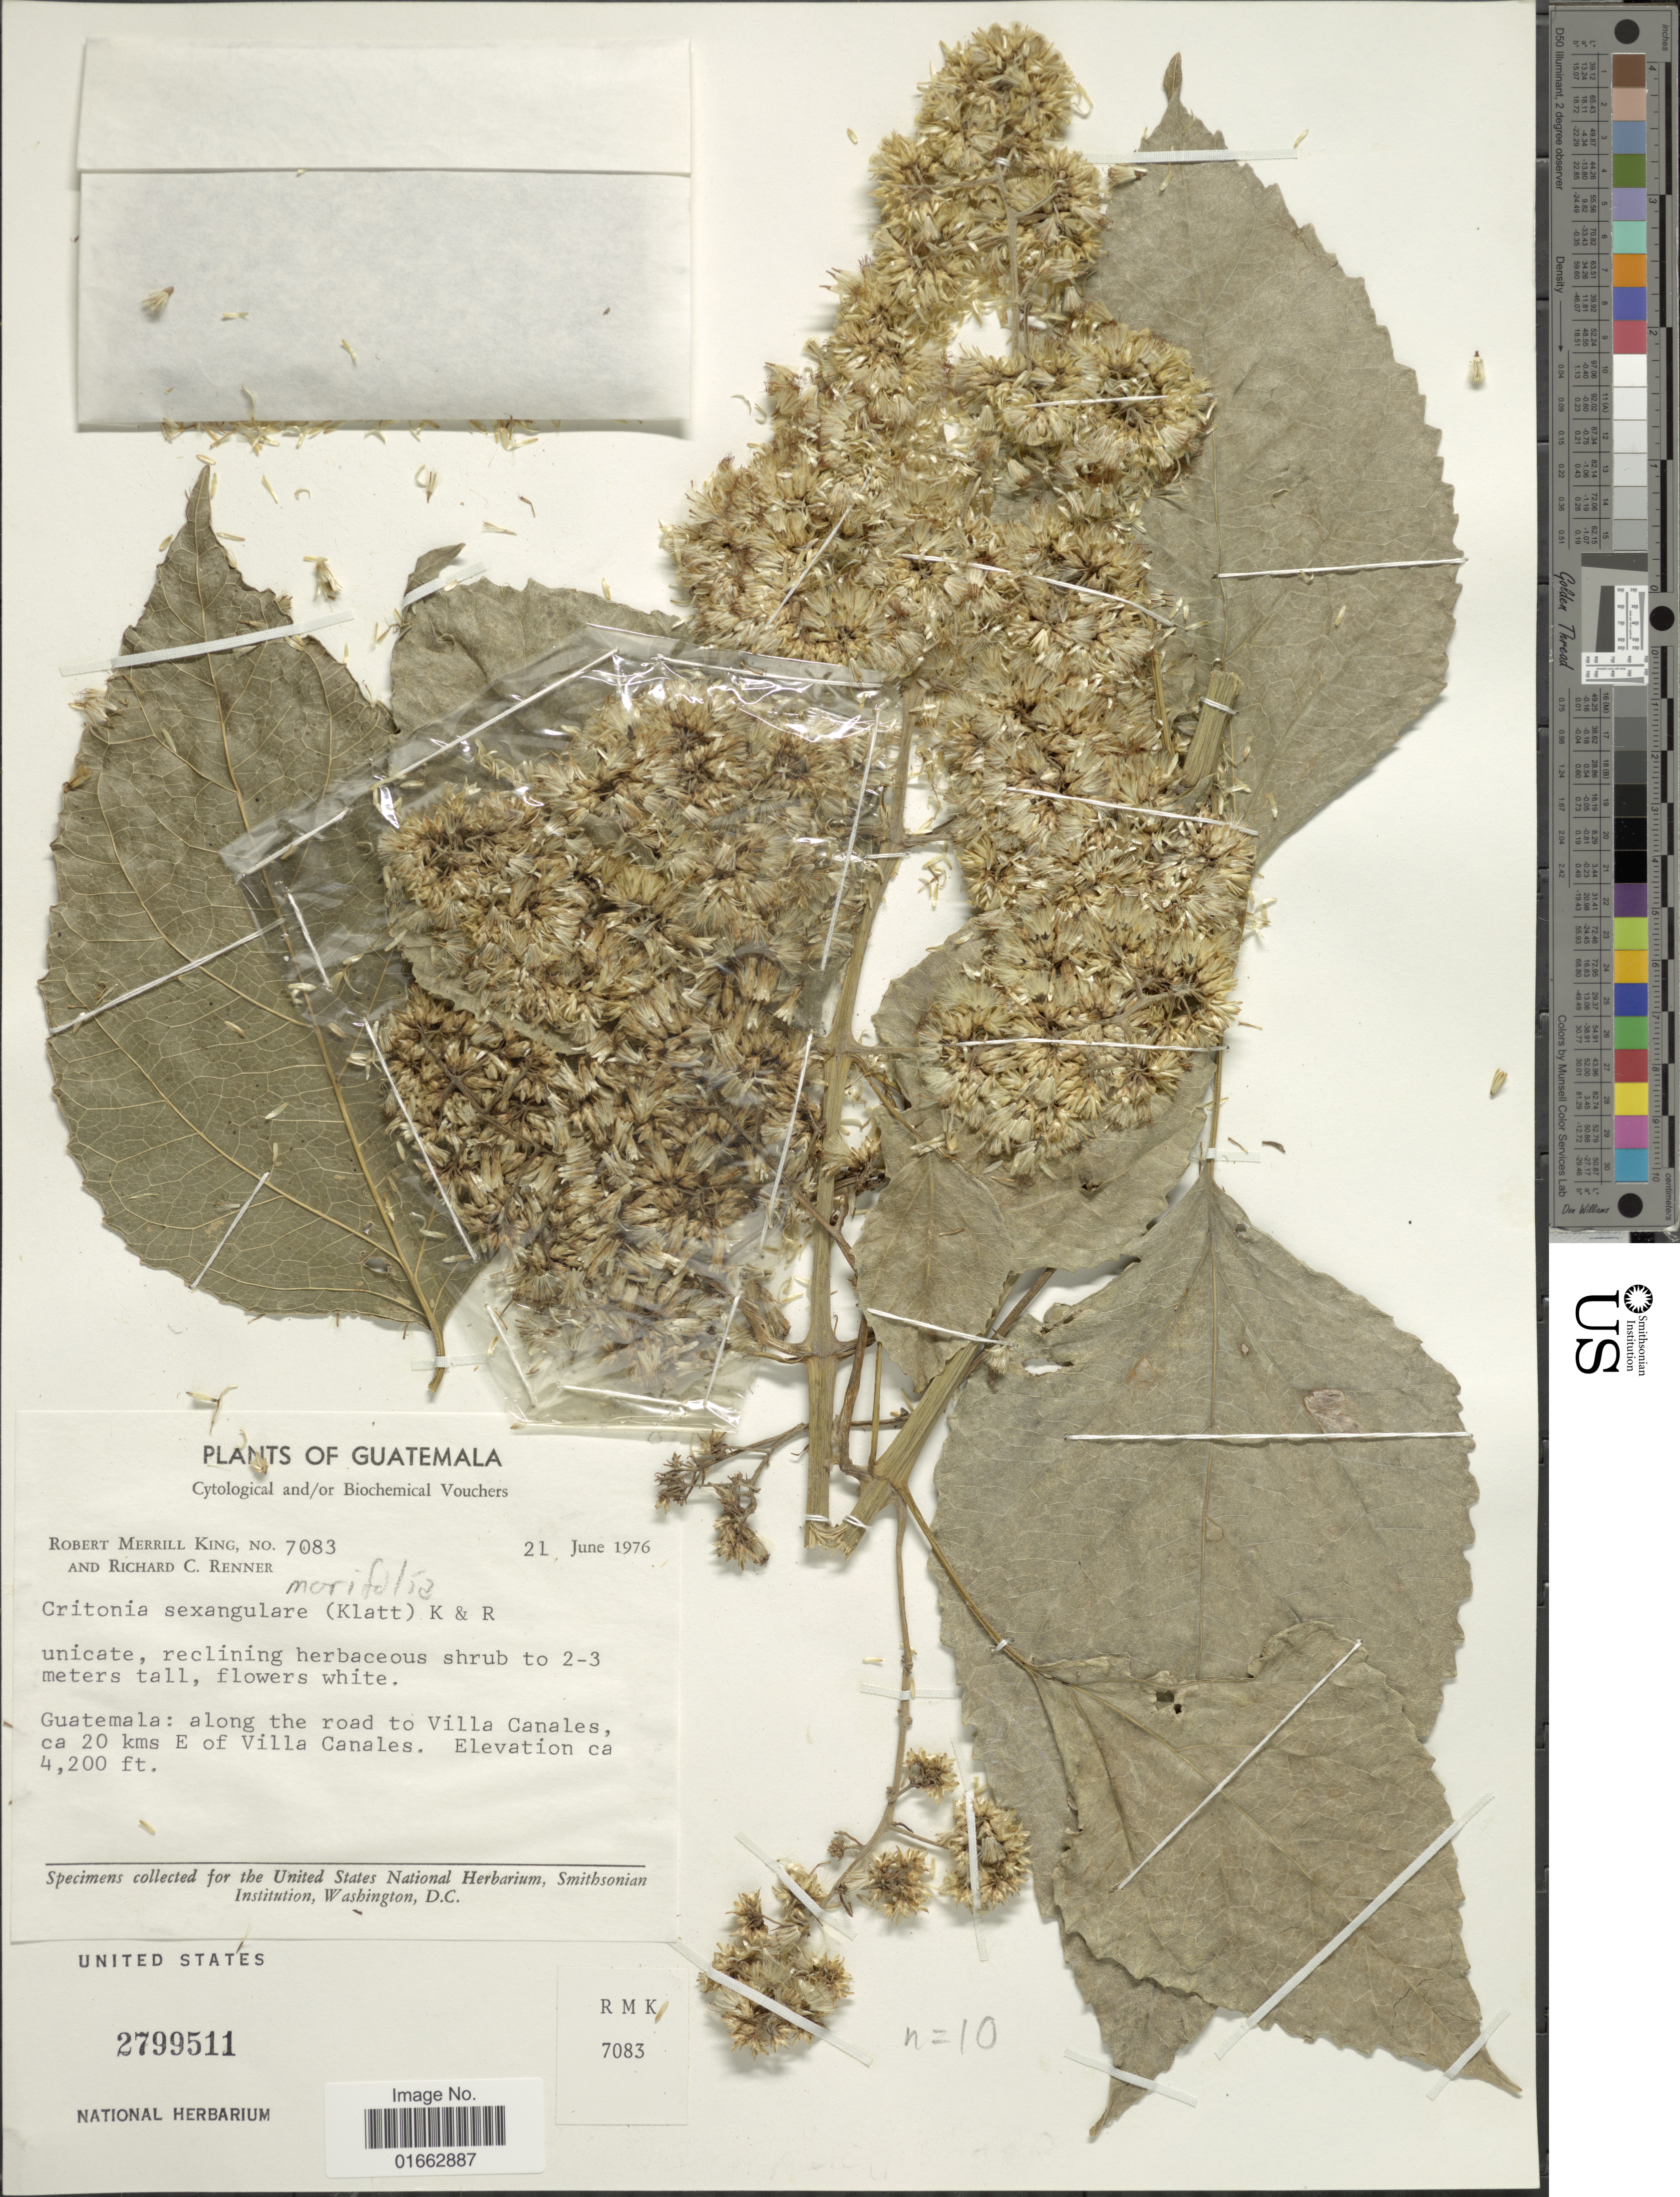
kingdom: Plantae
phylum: Tracheophyta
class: Magnoliopsida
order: Asterales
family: Asteraceae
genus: Critonia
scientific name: Critonia morifolia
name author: (Mill.) R.M. King & H. Rob.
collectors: R. M. King & R. C. Renner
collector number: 7083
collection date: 1976-06-21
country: Guatemala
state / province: Guatemala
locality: Along the road to Villa Canales, ca 20 kms E of Villa Canales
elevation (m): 1280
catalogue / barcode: US 2799511